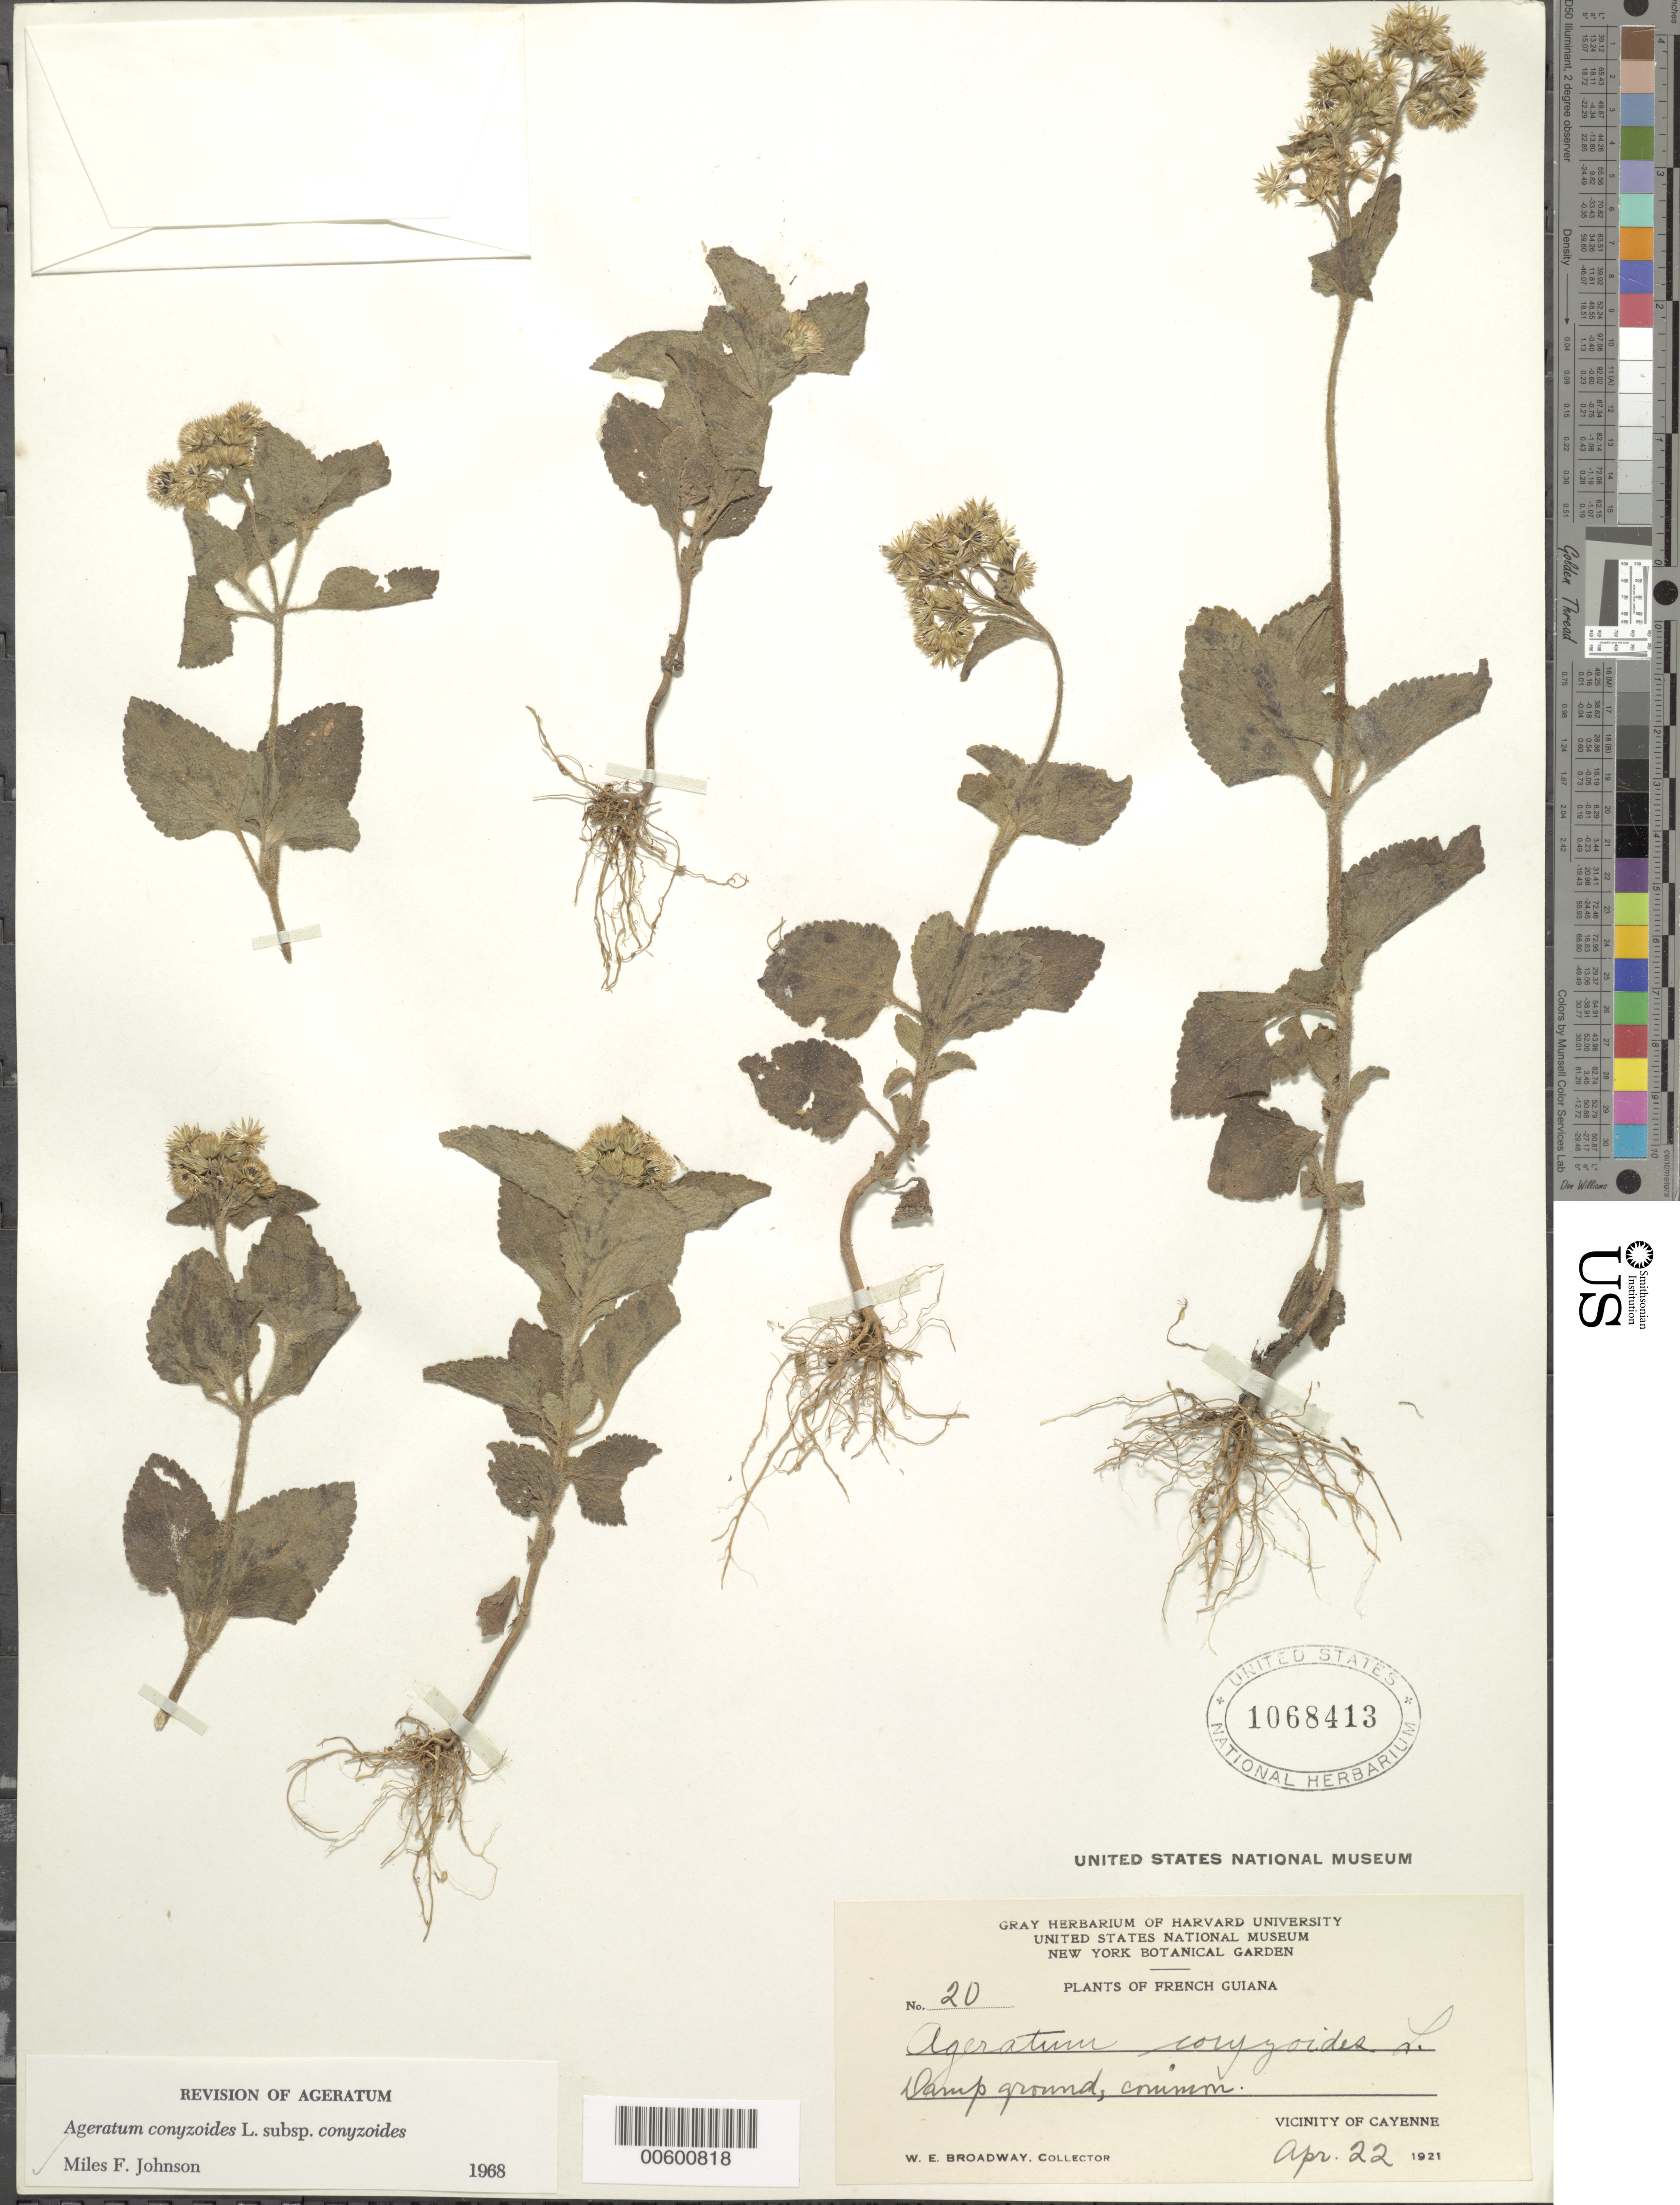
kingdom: Plantae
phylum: Tracheophyta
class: Magnoliopsida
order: Asterales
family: Asteraceae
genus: Ageratum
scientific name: Ageratum conyzoides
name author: L.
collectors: W. E. Broadway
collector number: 20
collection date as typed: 22-Apr-21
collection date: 1921-04-22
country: French Guiana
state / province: Cayenne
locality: Cayenne, vic.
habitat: Damp ground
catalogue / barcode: US 1068413